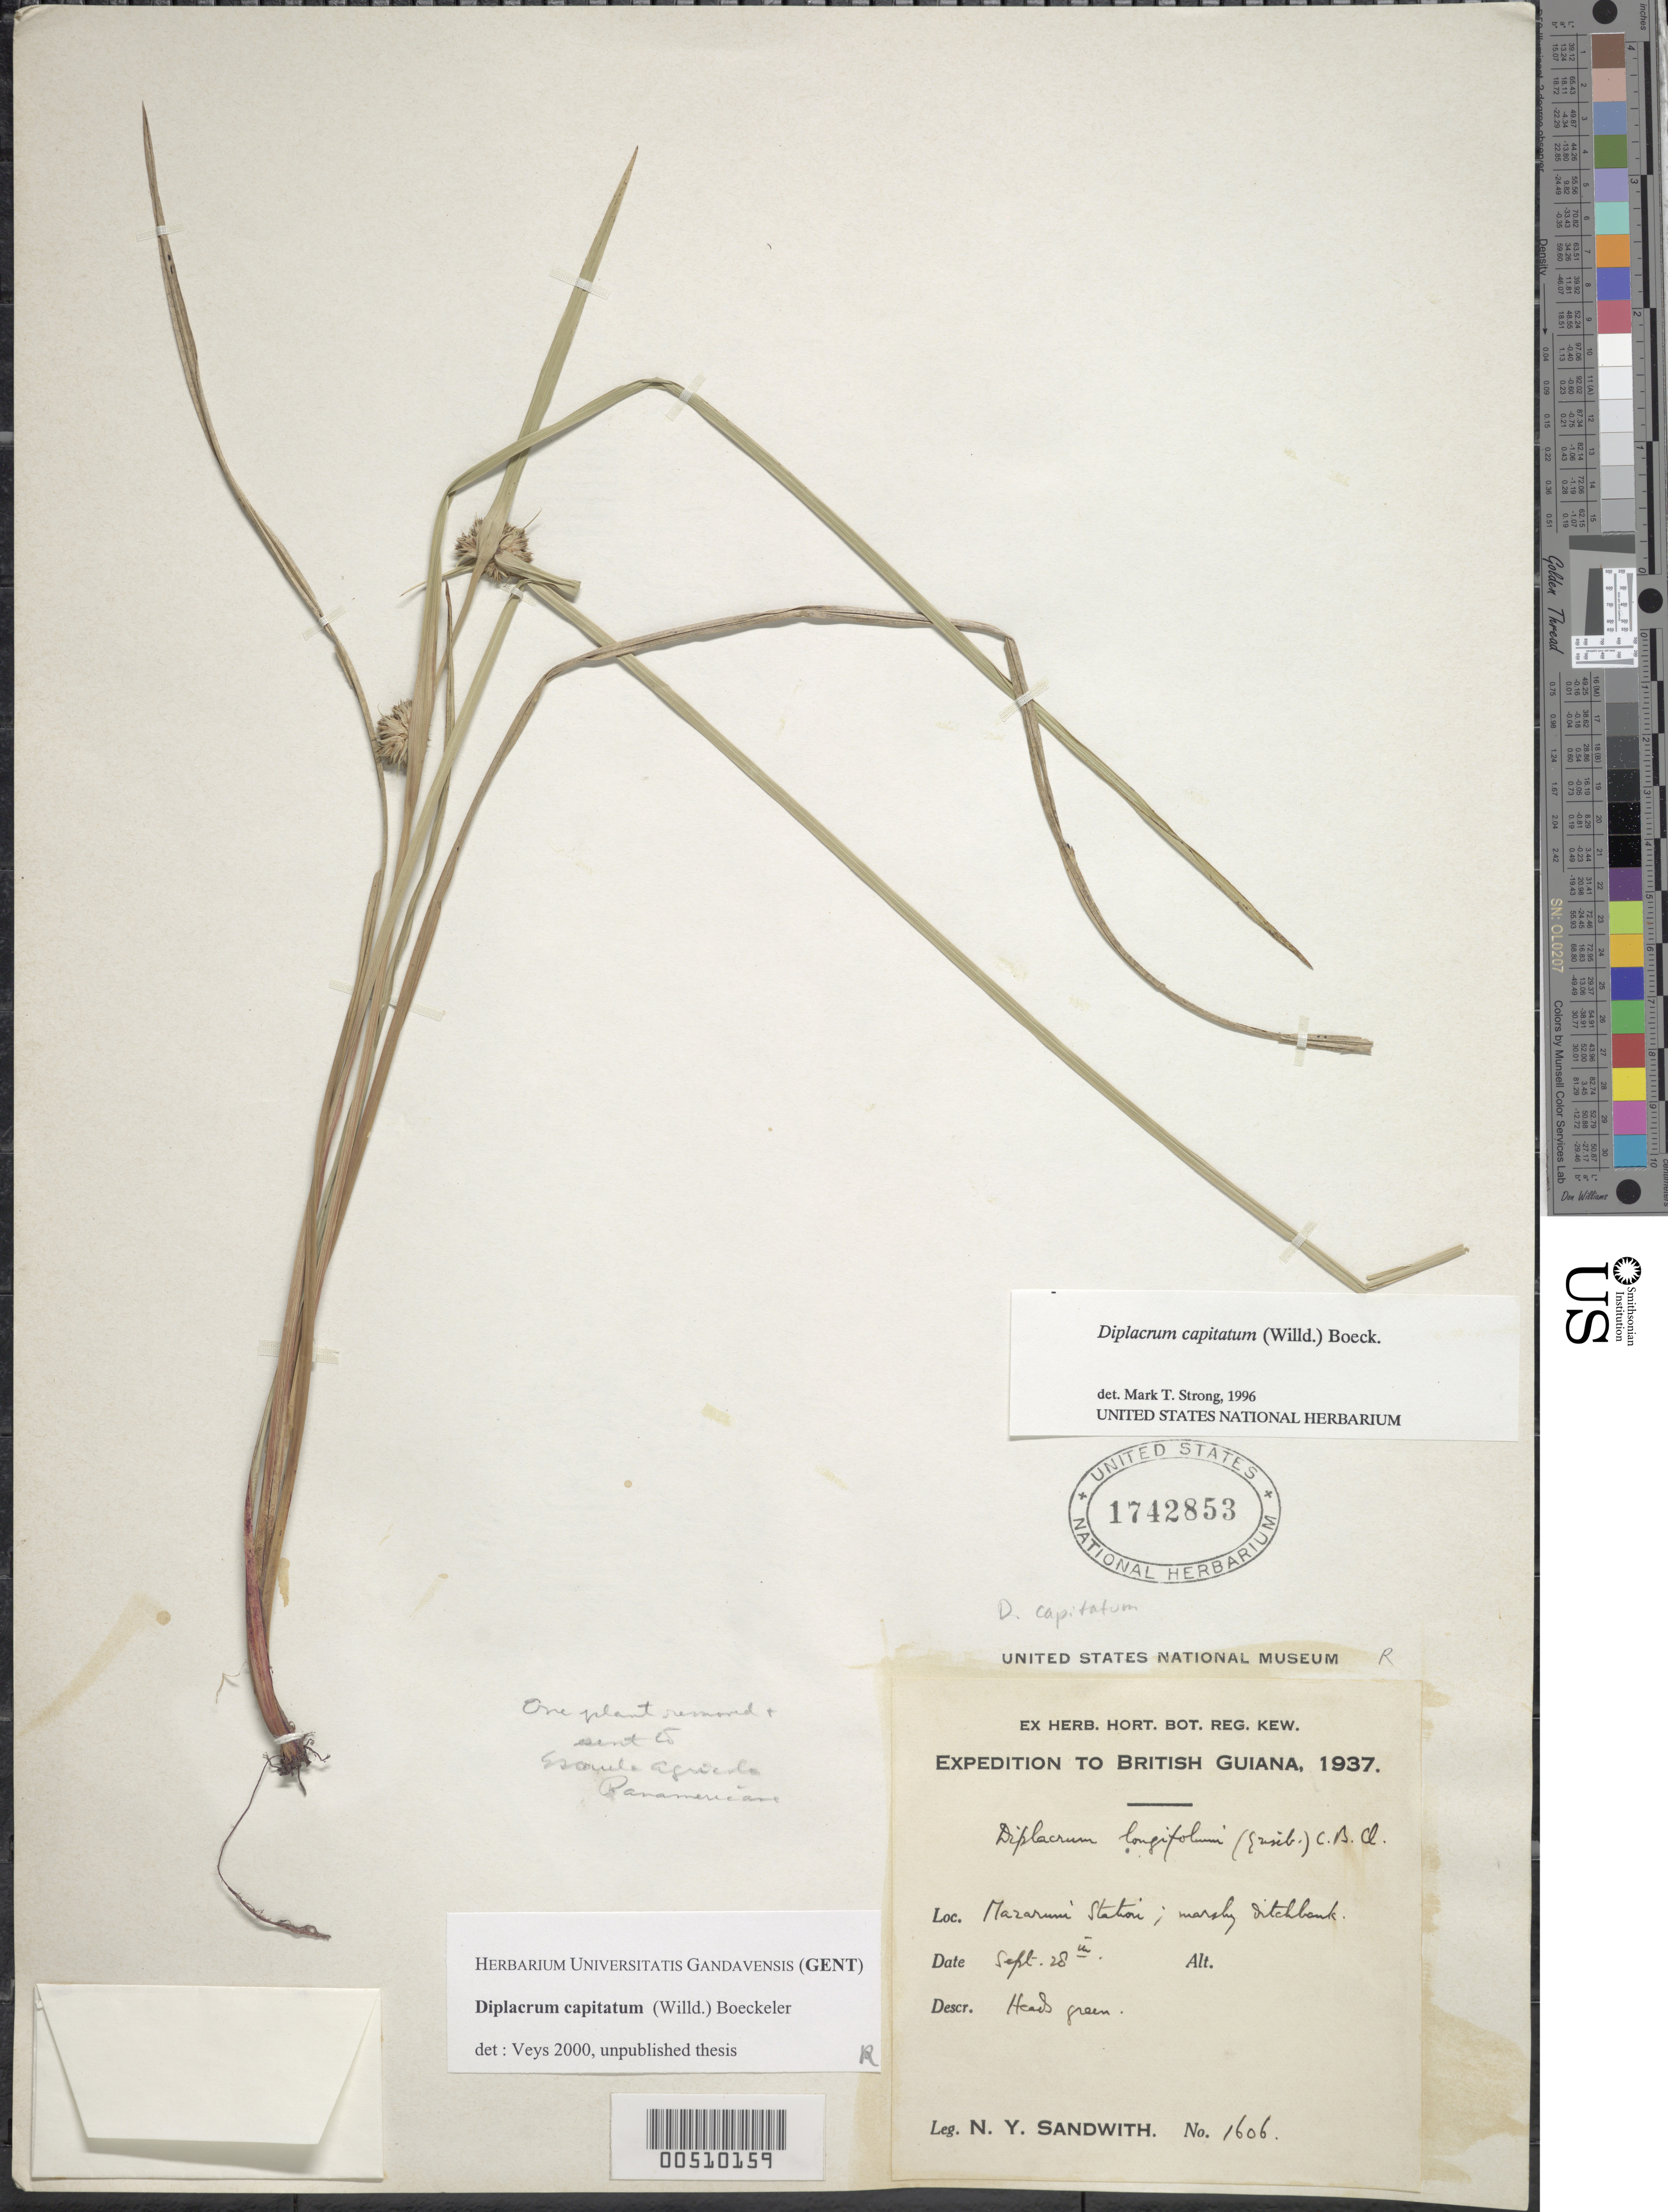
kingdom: Plantae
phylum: Tracheophyta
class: Liliopsida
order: Poales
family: Cyperaceae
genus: Diplacrum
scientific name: Diplacrum capitatum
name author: (Willd.) Boeckeler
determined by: Strong, M. T., (US), Smithsonian Institution - National Museum of Natural History (UNITED STATES)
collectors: N. Y. Sandwith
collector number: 1606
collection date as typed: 28 Sep 1937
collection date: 1937-09-28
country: Guyana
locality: Mazaruni Station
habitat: Marshy ditchbank.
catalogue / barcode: US 1742853